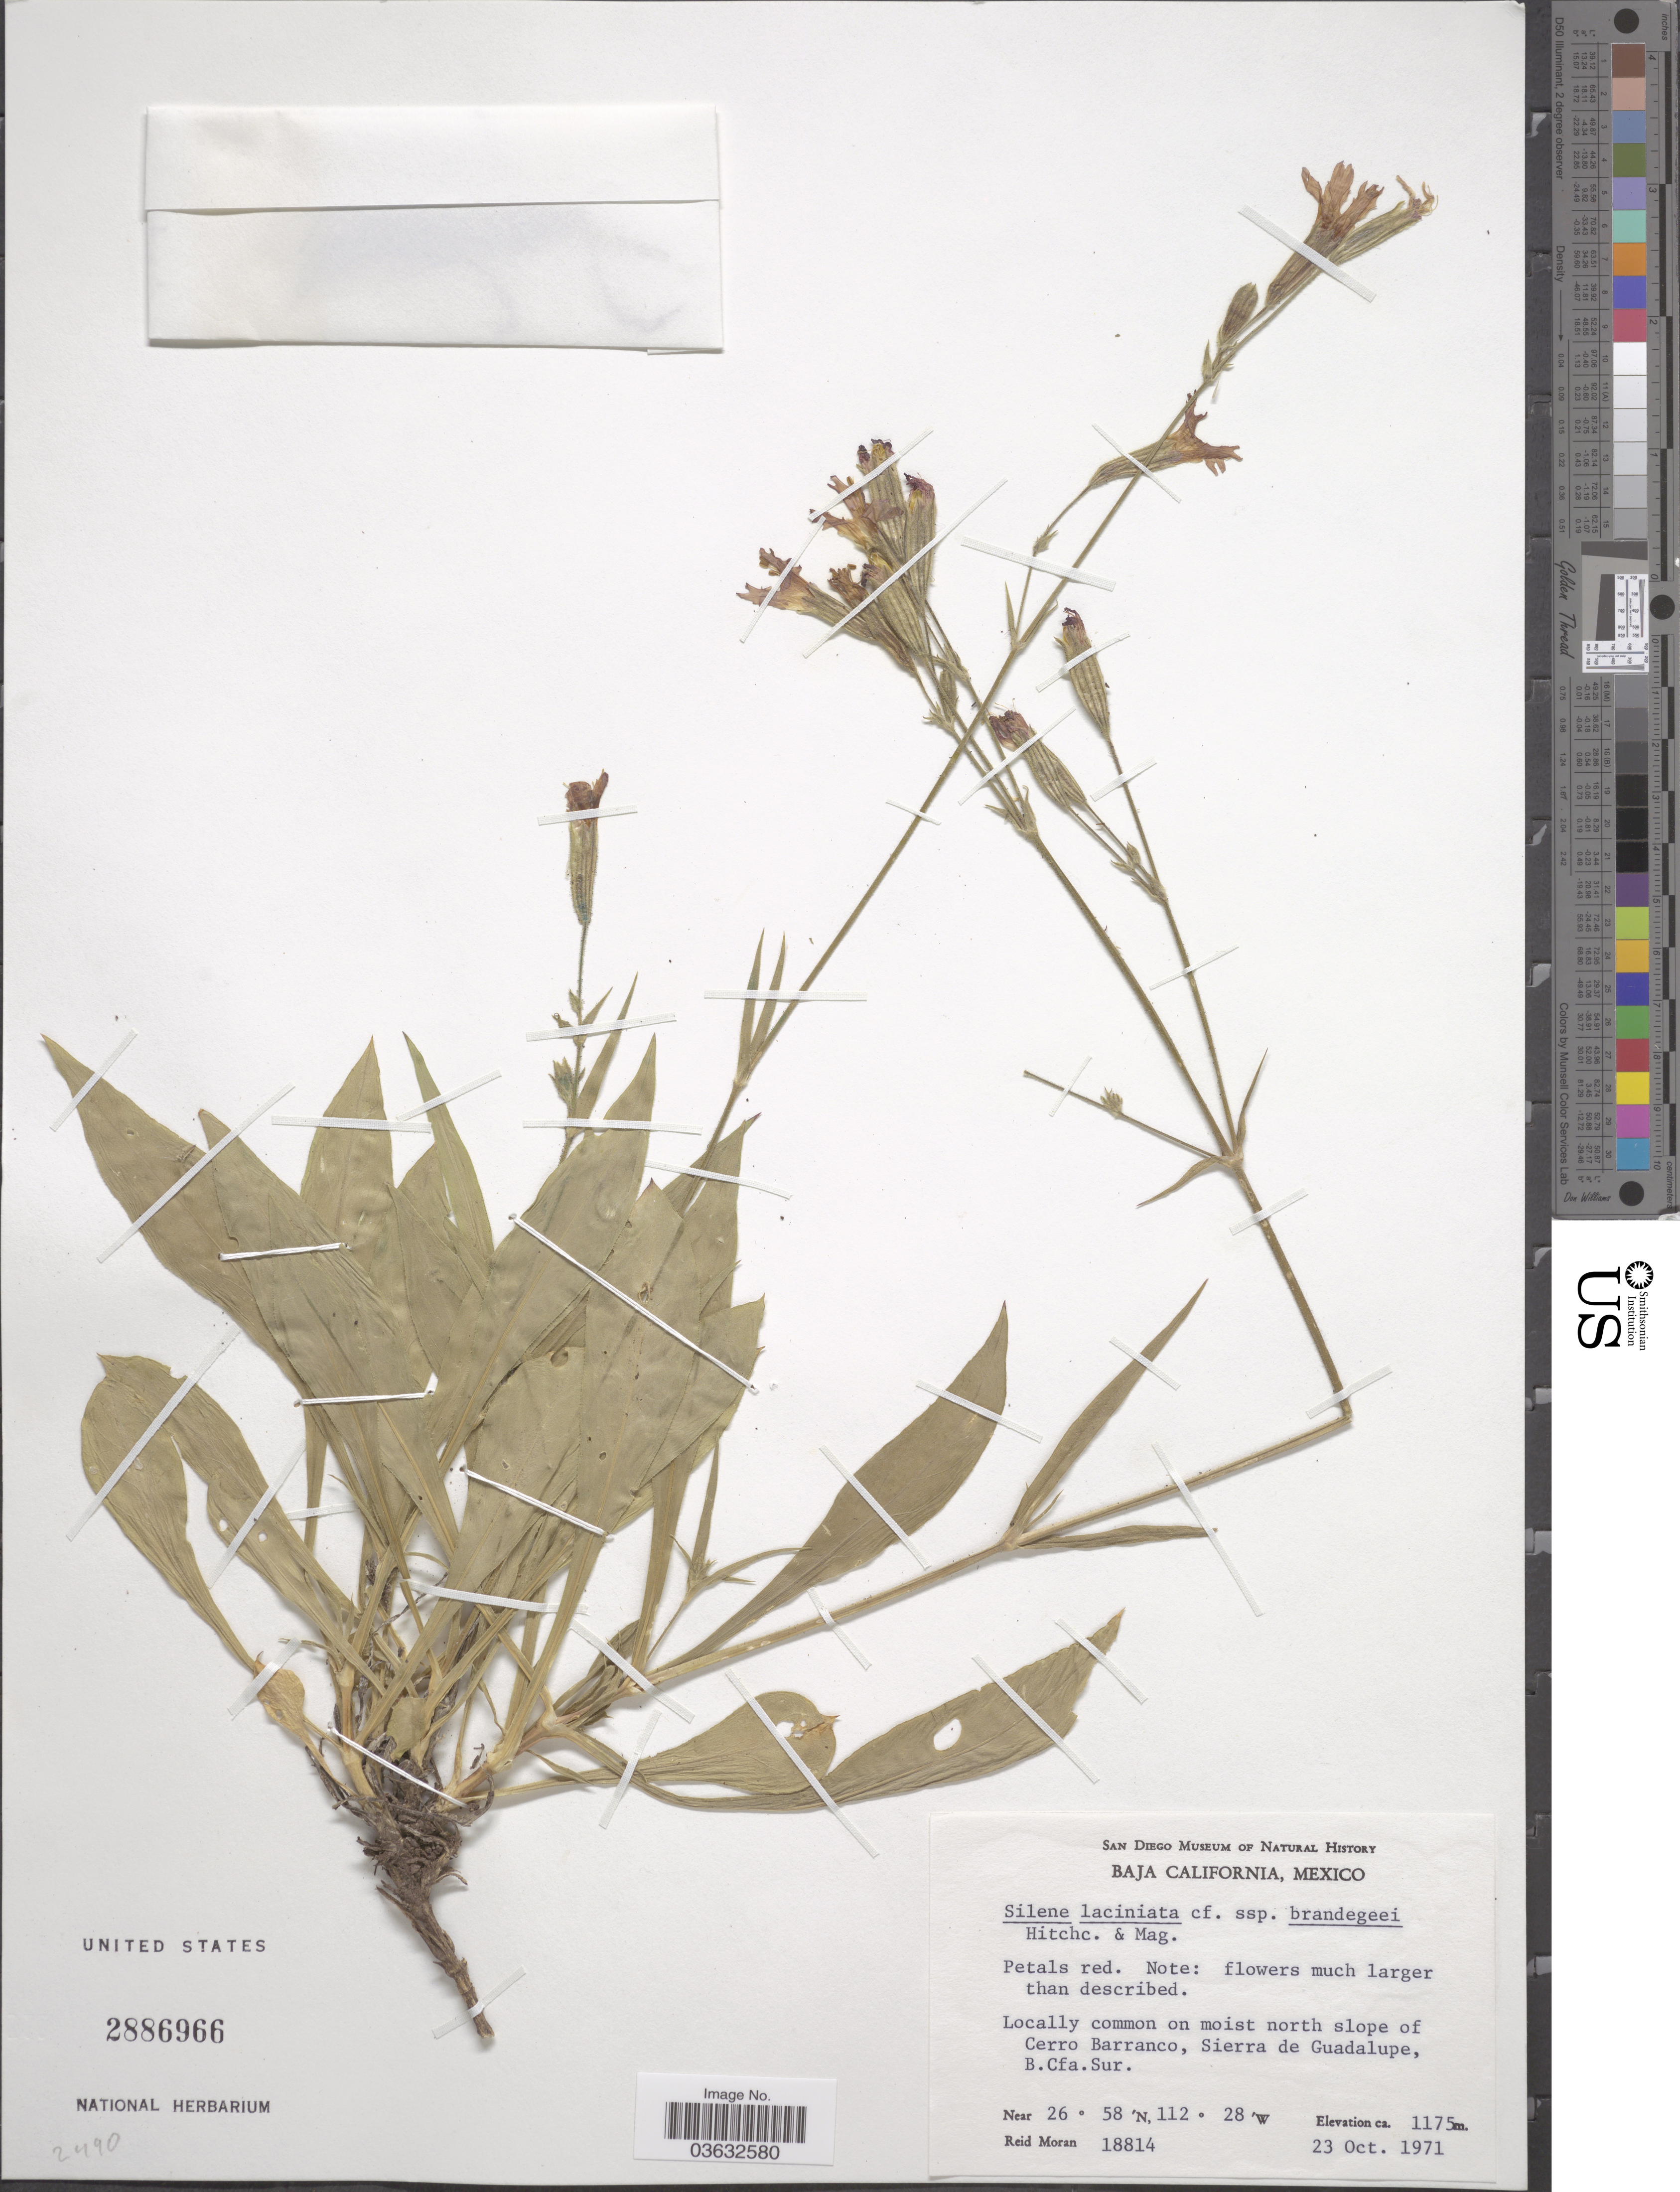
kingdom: Plantae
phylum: Tracheophyta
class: Magnoliopsida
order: Caryophyllales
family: Caryophyllaceae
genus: Silene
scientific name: Silene laciniata subsp. brandegeei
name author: C.L. Hitchc. & Maguire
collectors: R. Moran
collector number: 18814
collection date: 1971-10-23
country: Mexico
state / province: Baja California Sur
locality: On moist north slope of Cerro Barranco, Sierra de Guadalupe, B. Cfa. Sur.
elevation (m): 1175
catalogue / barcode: US 2886966